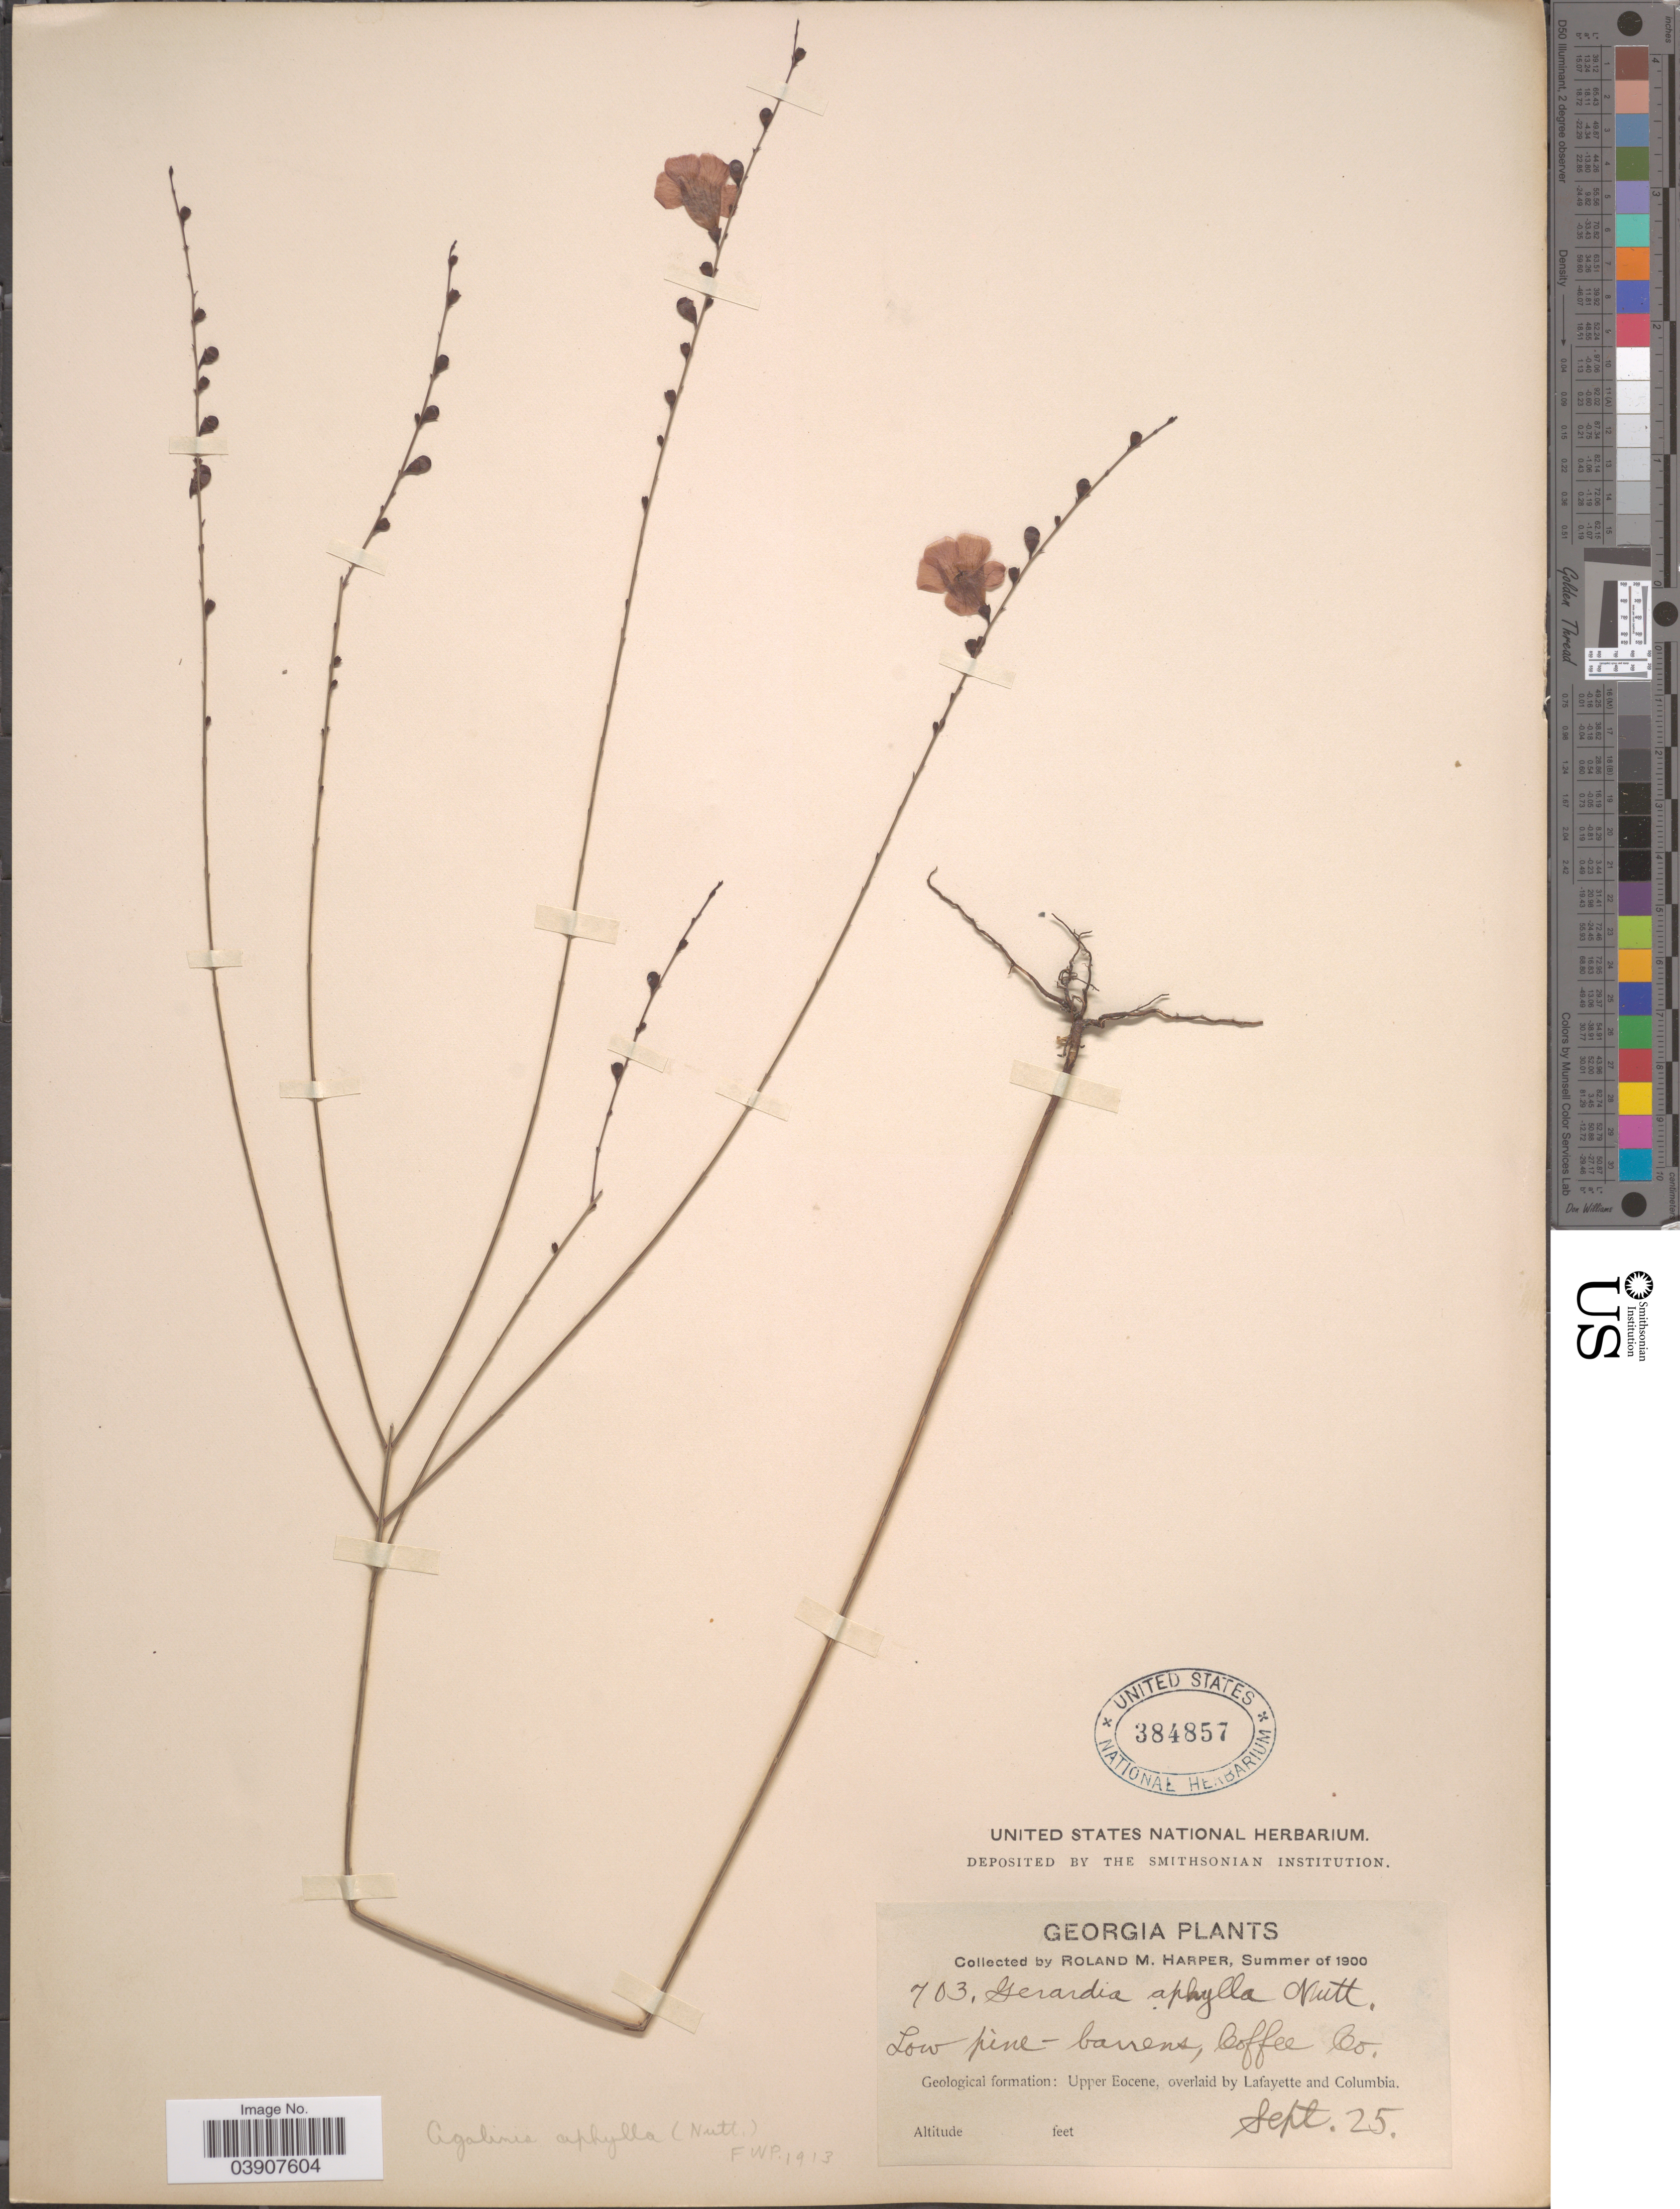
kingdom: Plantae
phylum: Tracheophyta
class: Magnoliopsida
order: Lamiales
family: Orobanchaceae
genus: Agalinis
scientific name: Agalinis aphylla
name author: (Nutt.) Raf.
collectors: R. M. Harper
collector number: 703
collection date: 1900-09-25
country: United States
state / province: Georgia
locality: Coffee Co. Geological formation: Upper Eocene, overlaid by Lafayette and Columbia.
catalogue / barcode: US 384857